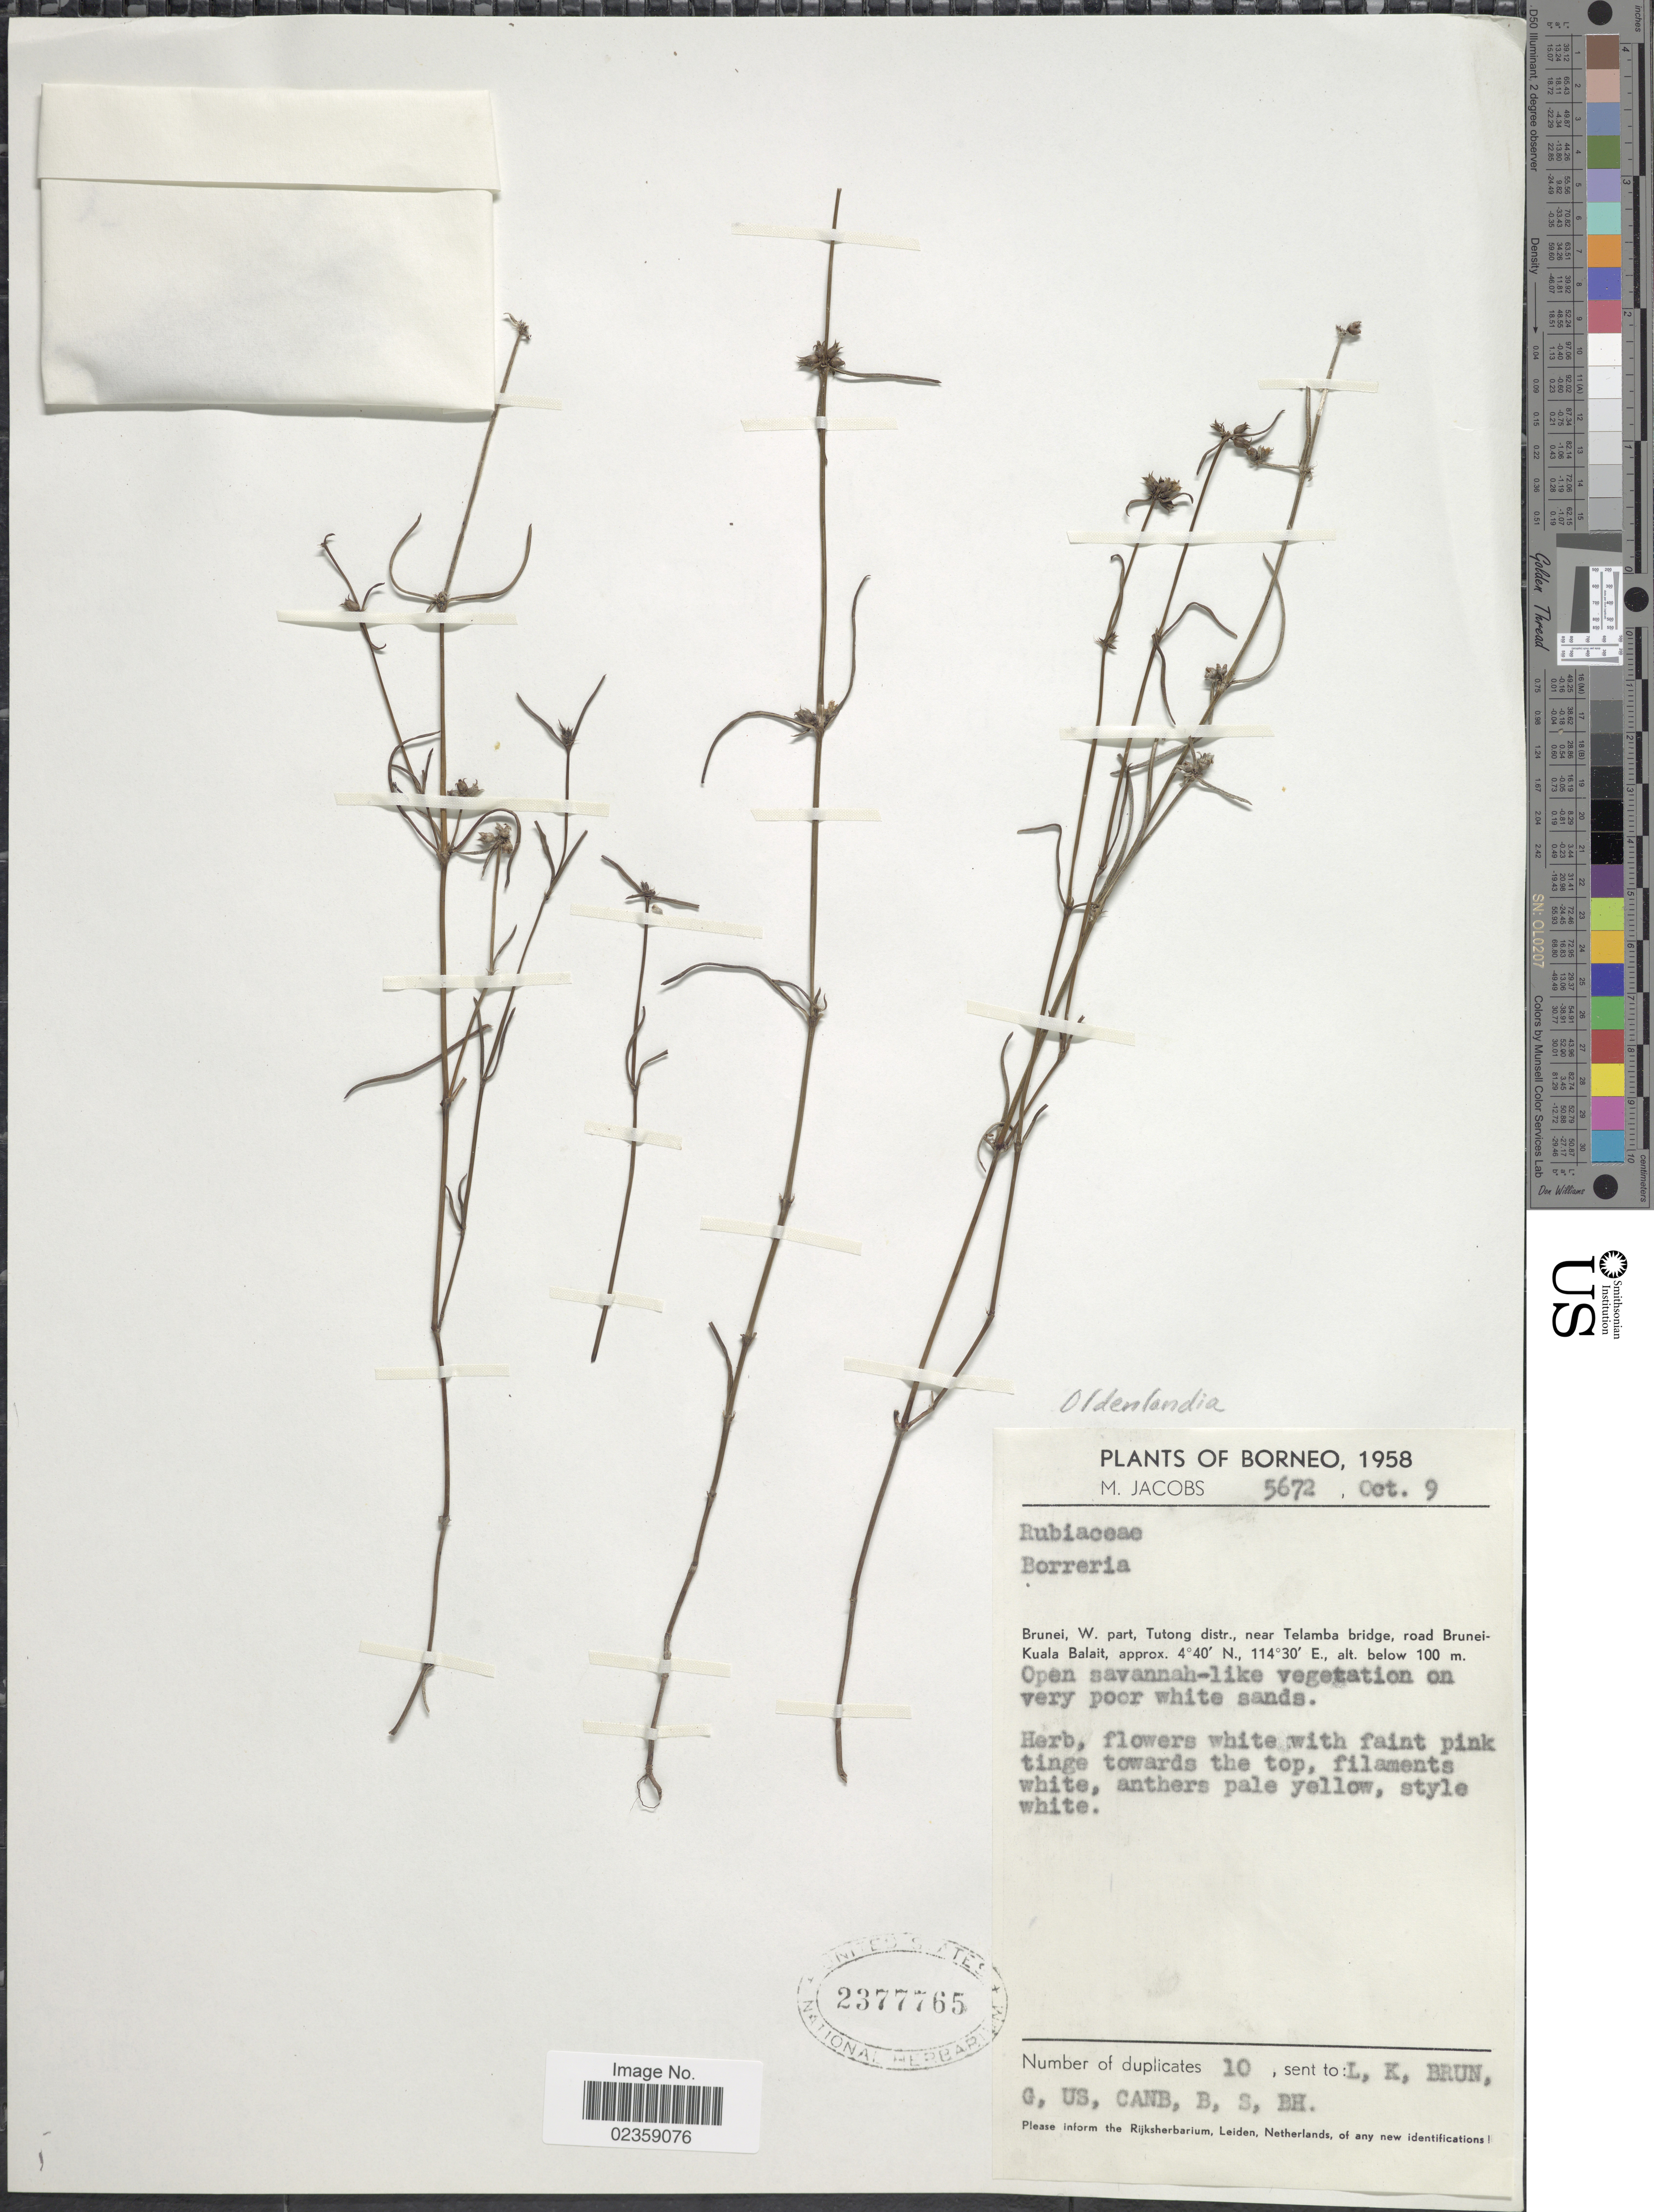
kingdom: Plantae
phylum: Tracheophyta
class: Magnoliopsida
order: Gentianales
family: Rubiaceae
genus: Oldenlandia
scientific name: Oldenlandia sp.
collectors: M. Jacobs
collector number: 5672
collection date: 1958-10-09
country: Brunei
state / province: Tutong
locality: Borneo. Brunei, W. part, Tutong distr., near Telamba bridge, road Brunei-Kuala Balait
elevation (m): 100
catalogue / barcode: US 2377765